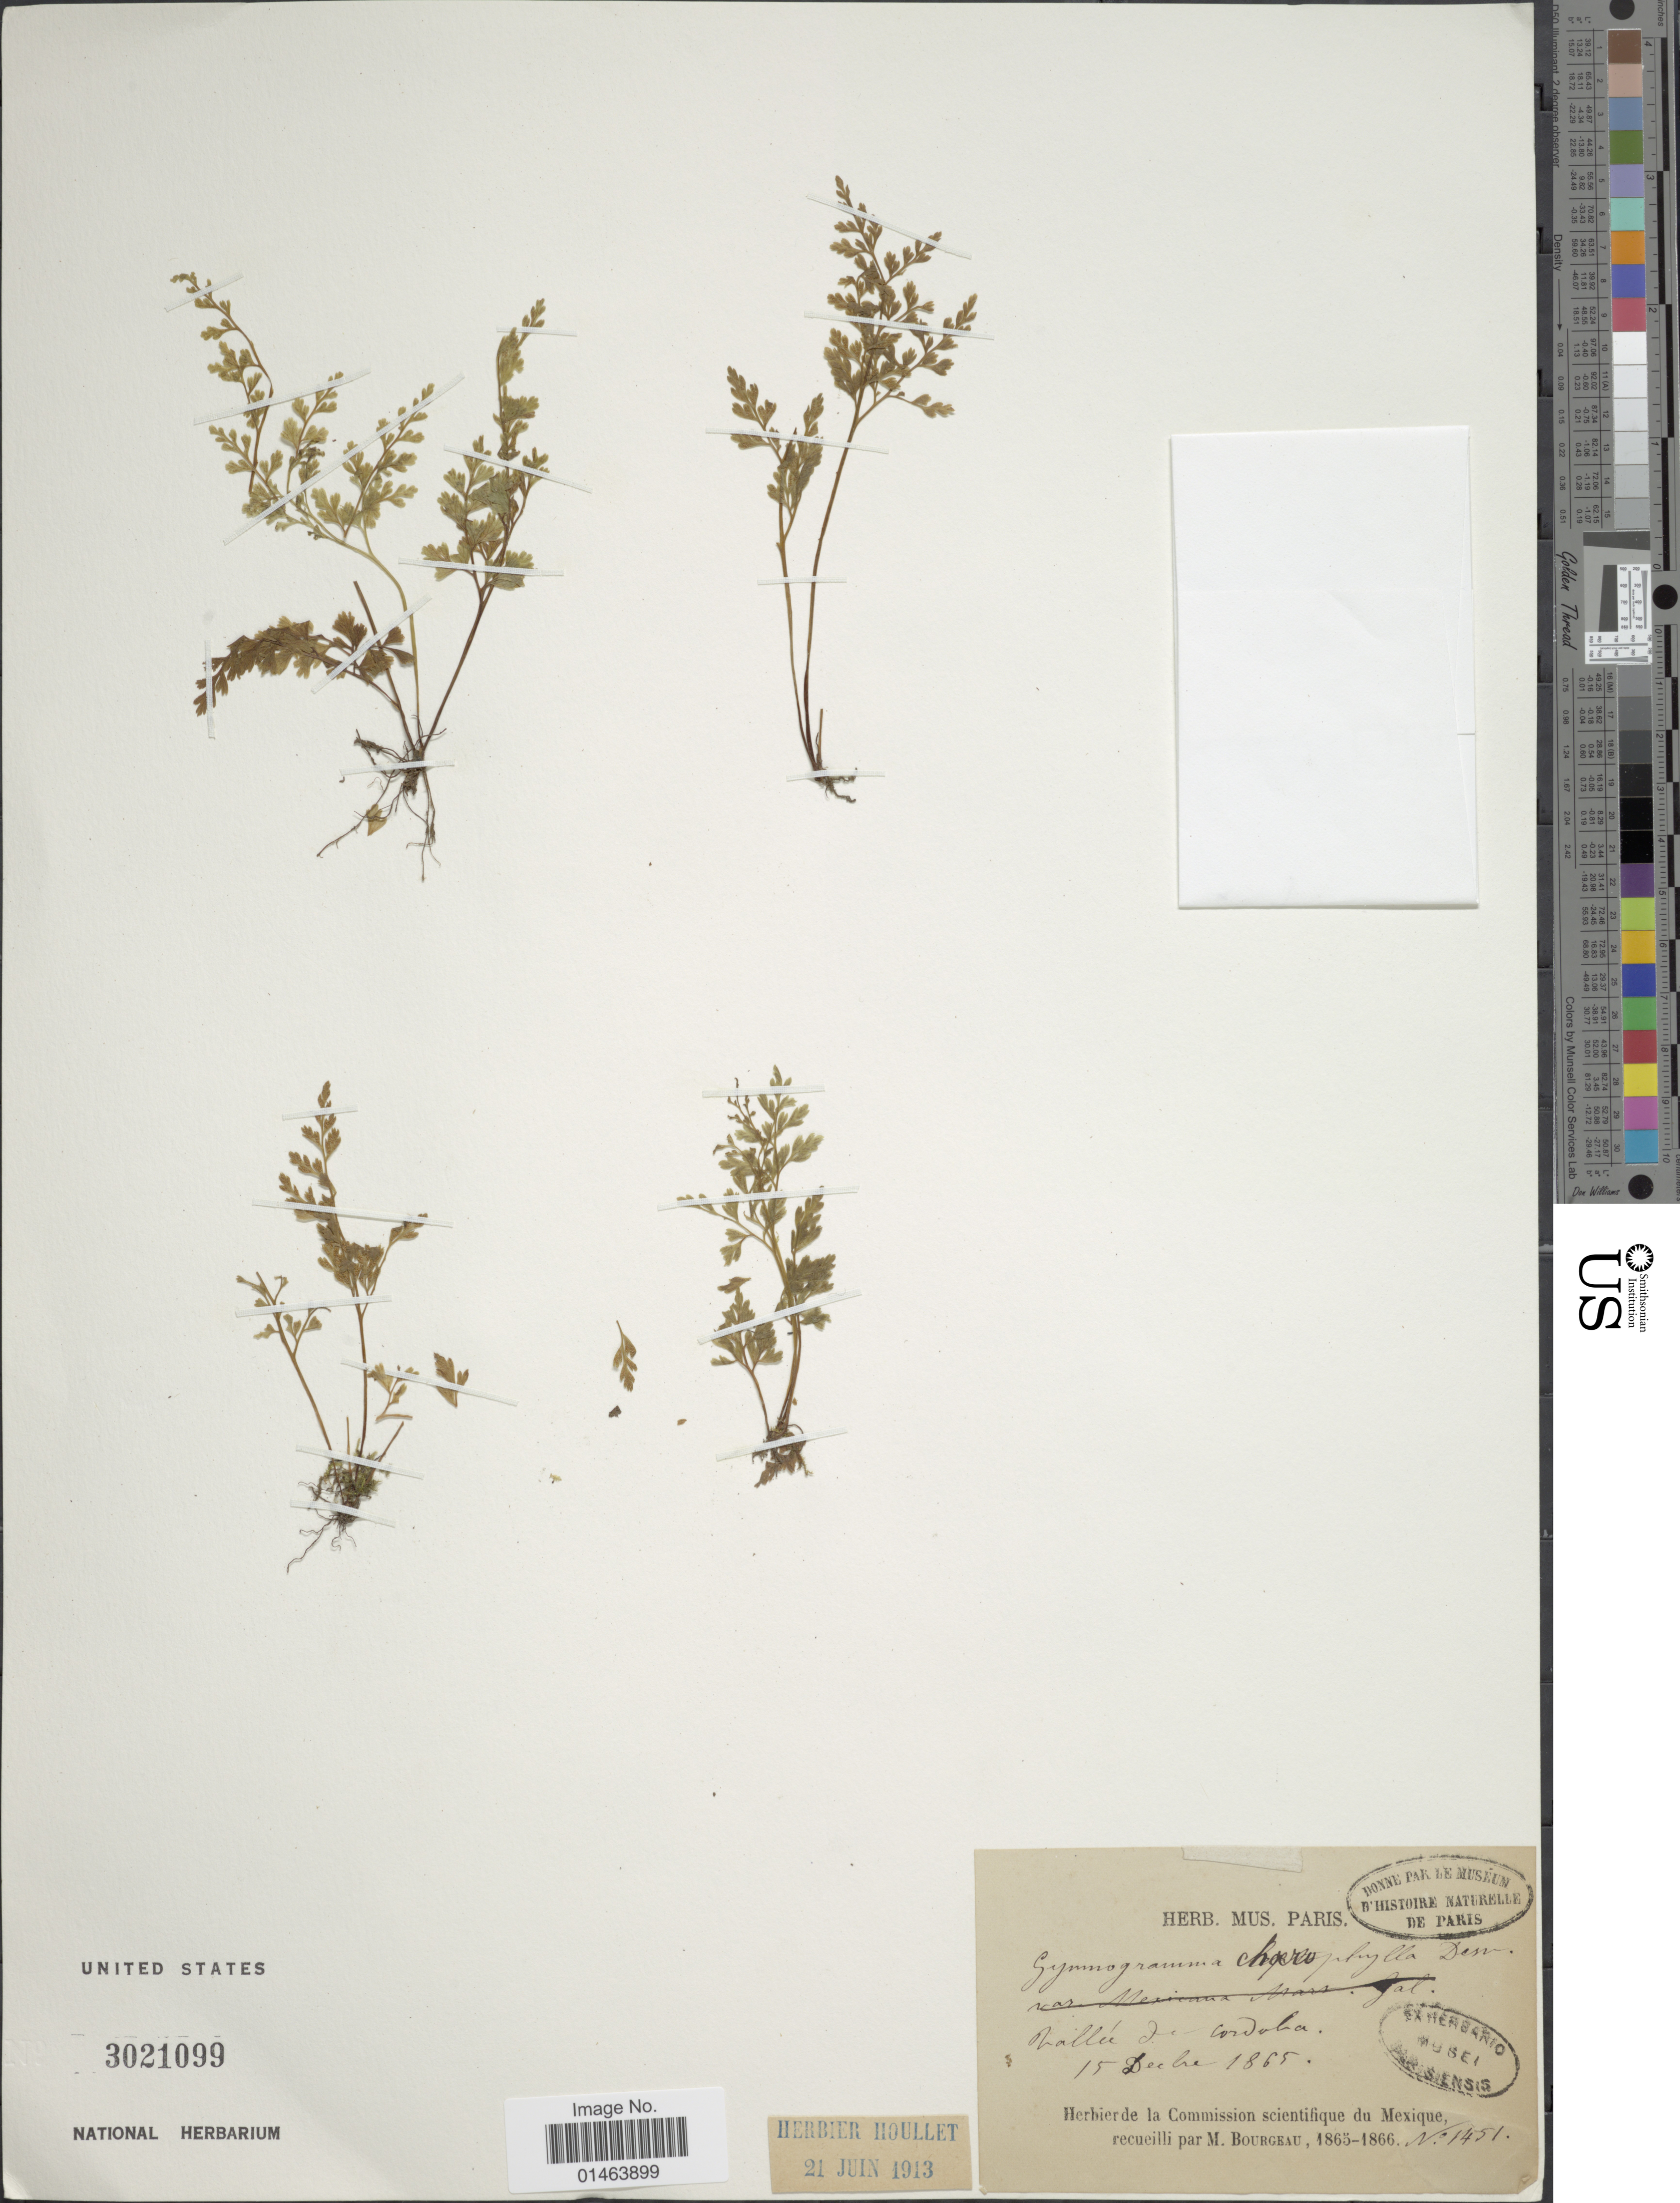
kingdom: Plantae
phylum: Tracheophyta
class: Polypodiopsida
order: Polypodiales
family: Dennstaedtiaceae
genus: Dennstaedtia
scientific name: Dennstaedtia cicutaria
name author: (Sw.) T. Moore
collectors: M. Bourgeau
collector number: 1451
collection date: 1865/1866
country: Mexico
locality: Mexico.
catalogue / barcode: US 3021099